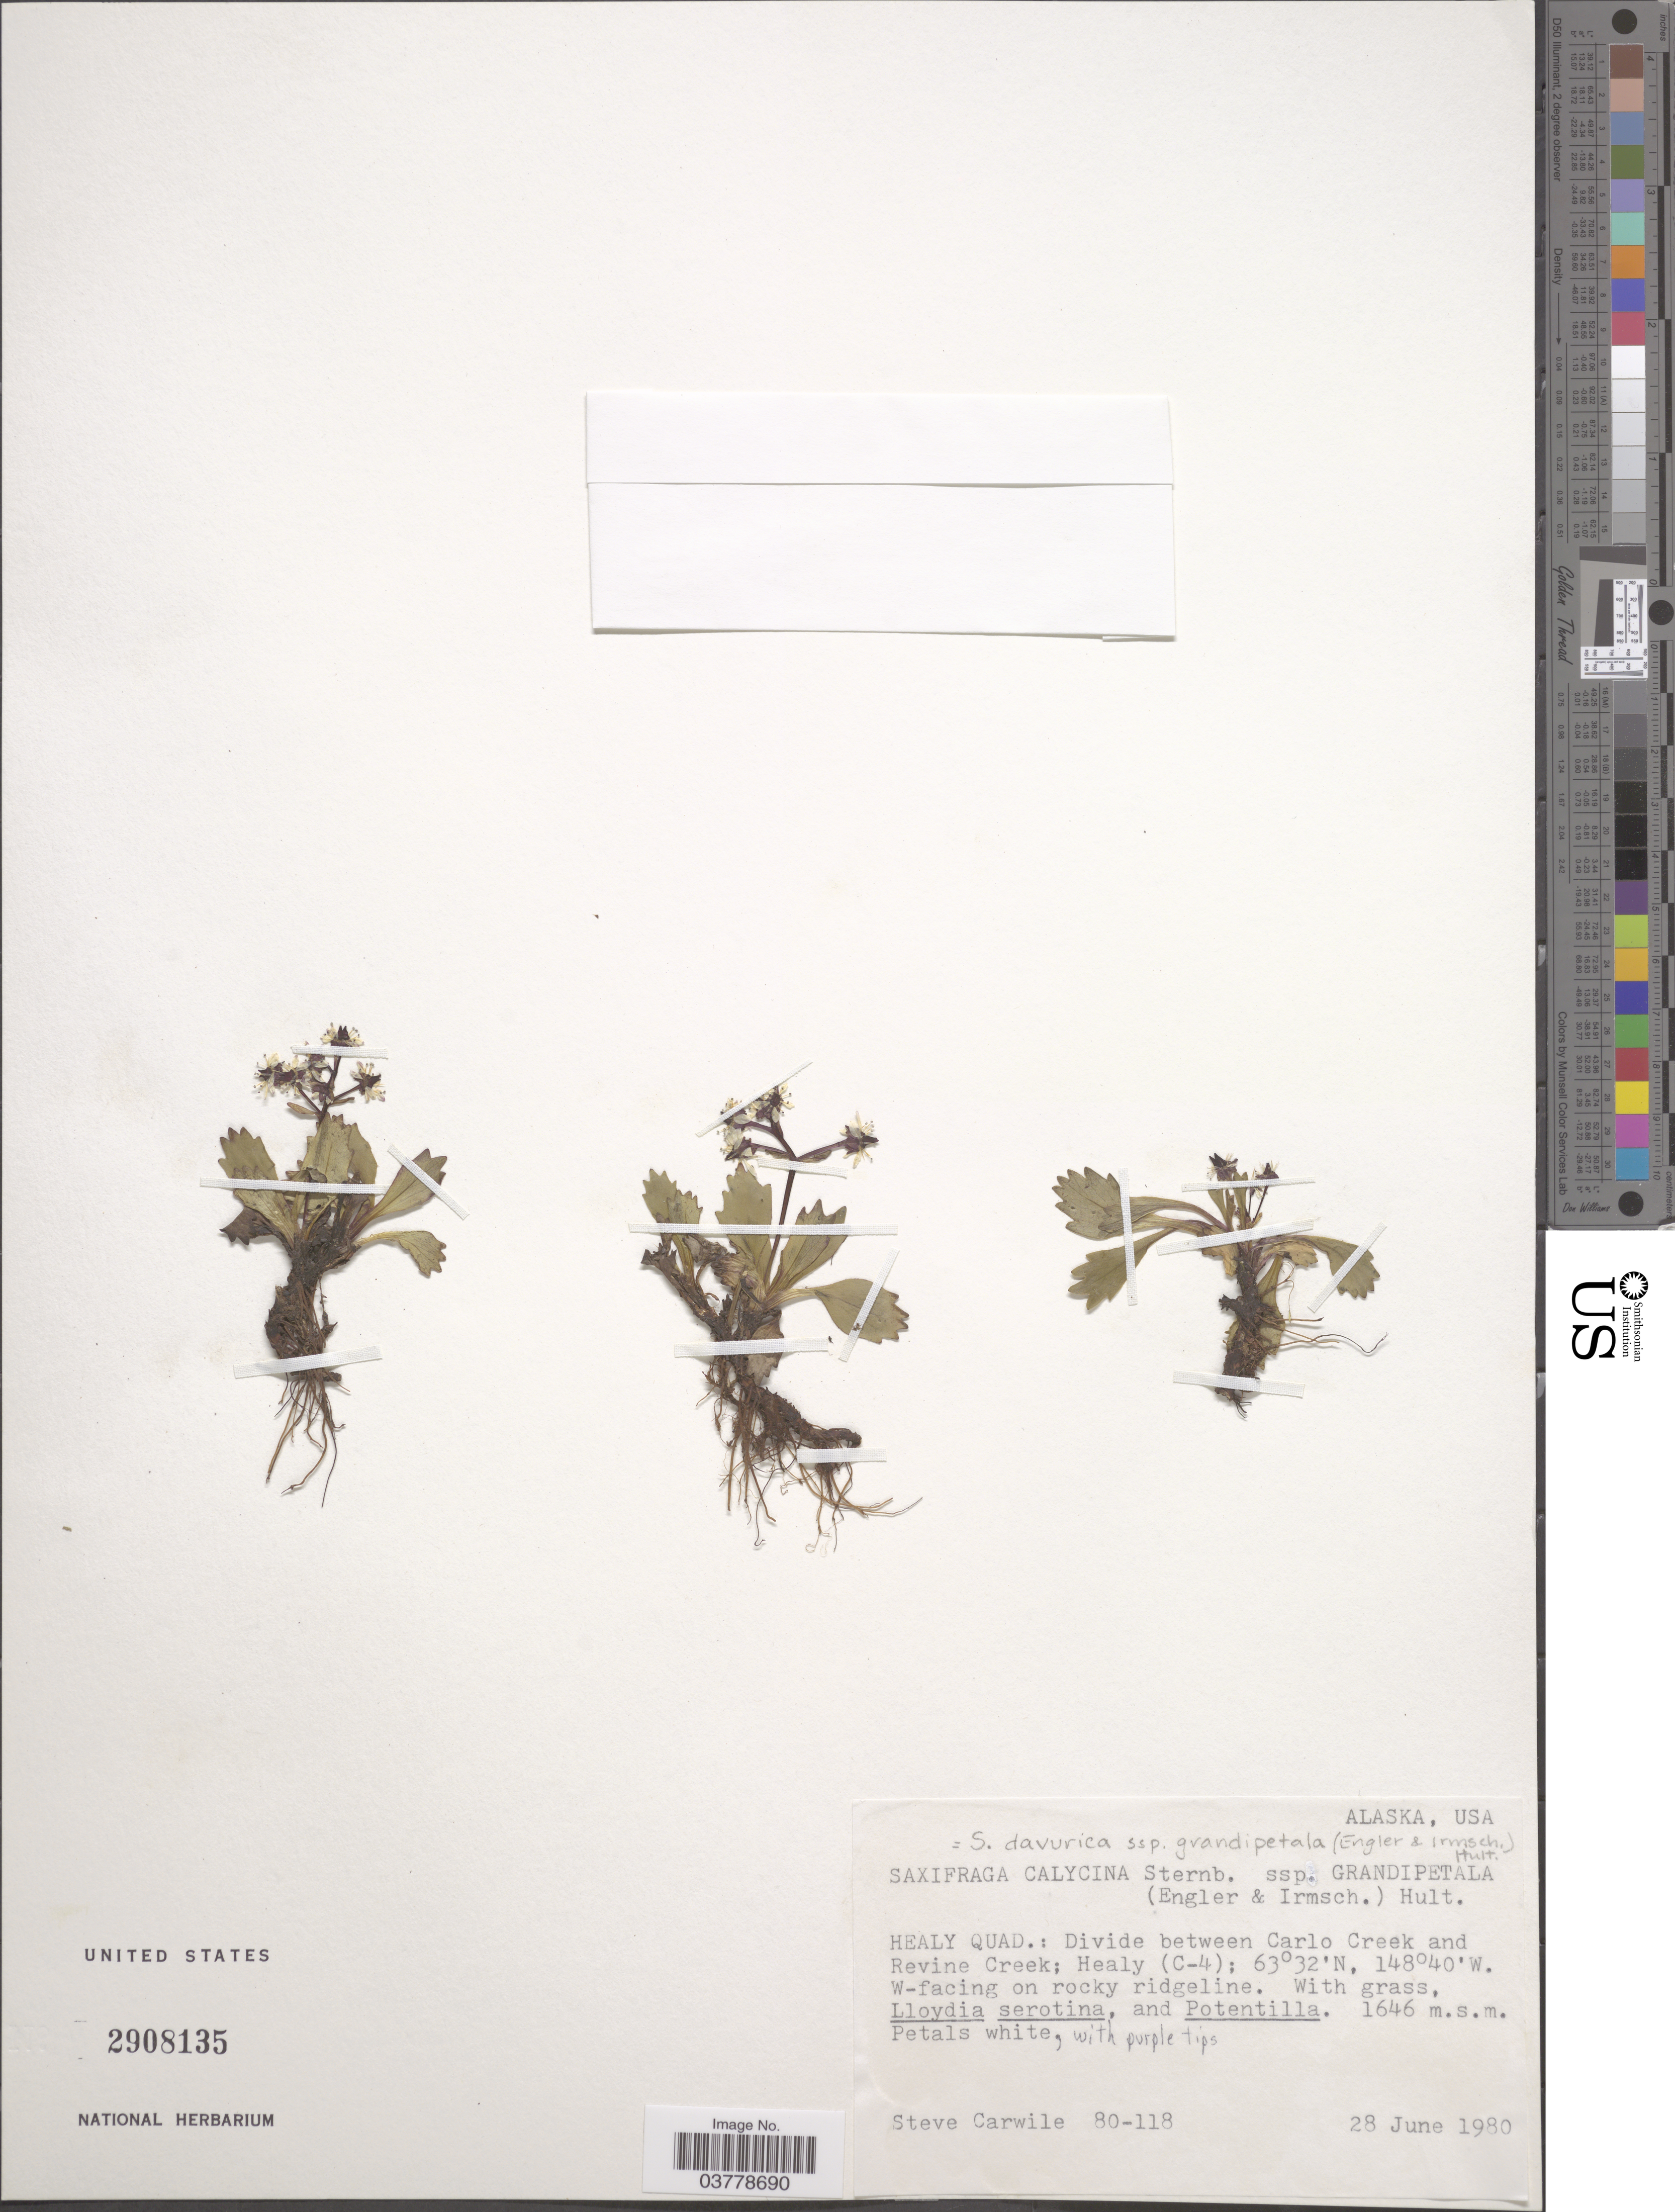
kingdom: Plantae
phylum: Tracheophyta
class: Magnoliopsida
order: Saxifragales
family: Saxifragaceae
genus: Micranthes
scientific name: Micranthes calycina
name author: (Sternb.) Gornall & H. Ohba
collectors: S. Carwile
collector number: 80-118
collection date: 1980-06-28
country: United States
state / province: Alaska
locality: Healy Quad.: Divide between Carlo Creek and Revine Creek; Healy (C-4).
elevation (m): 1646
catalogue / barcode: US 2908135